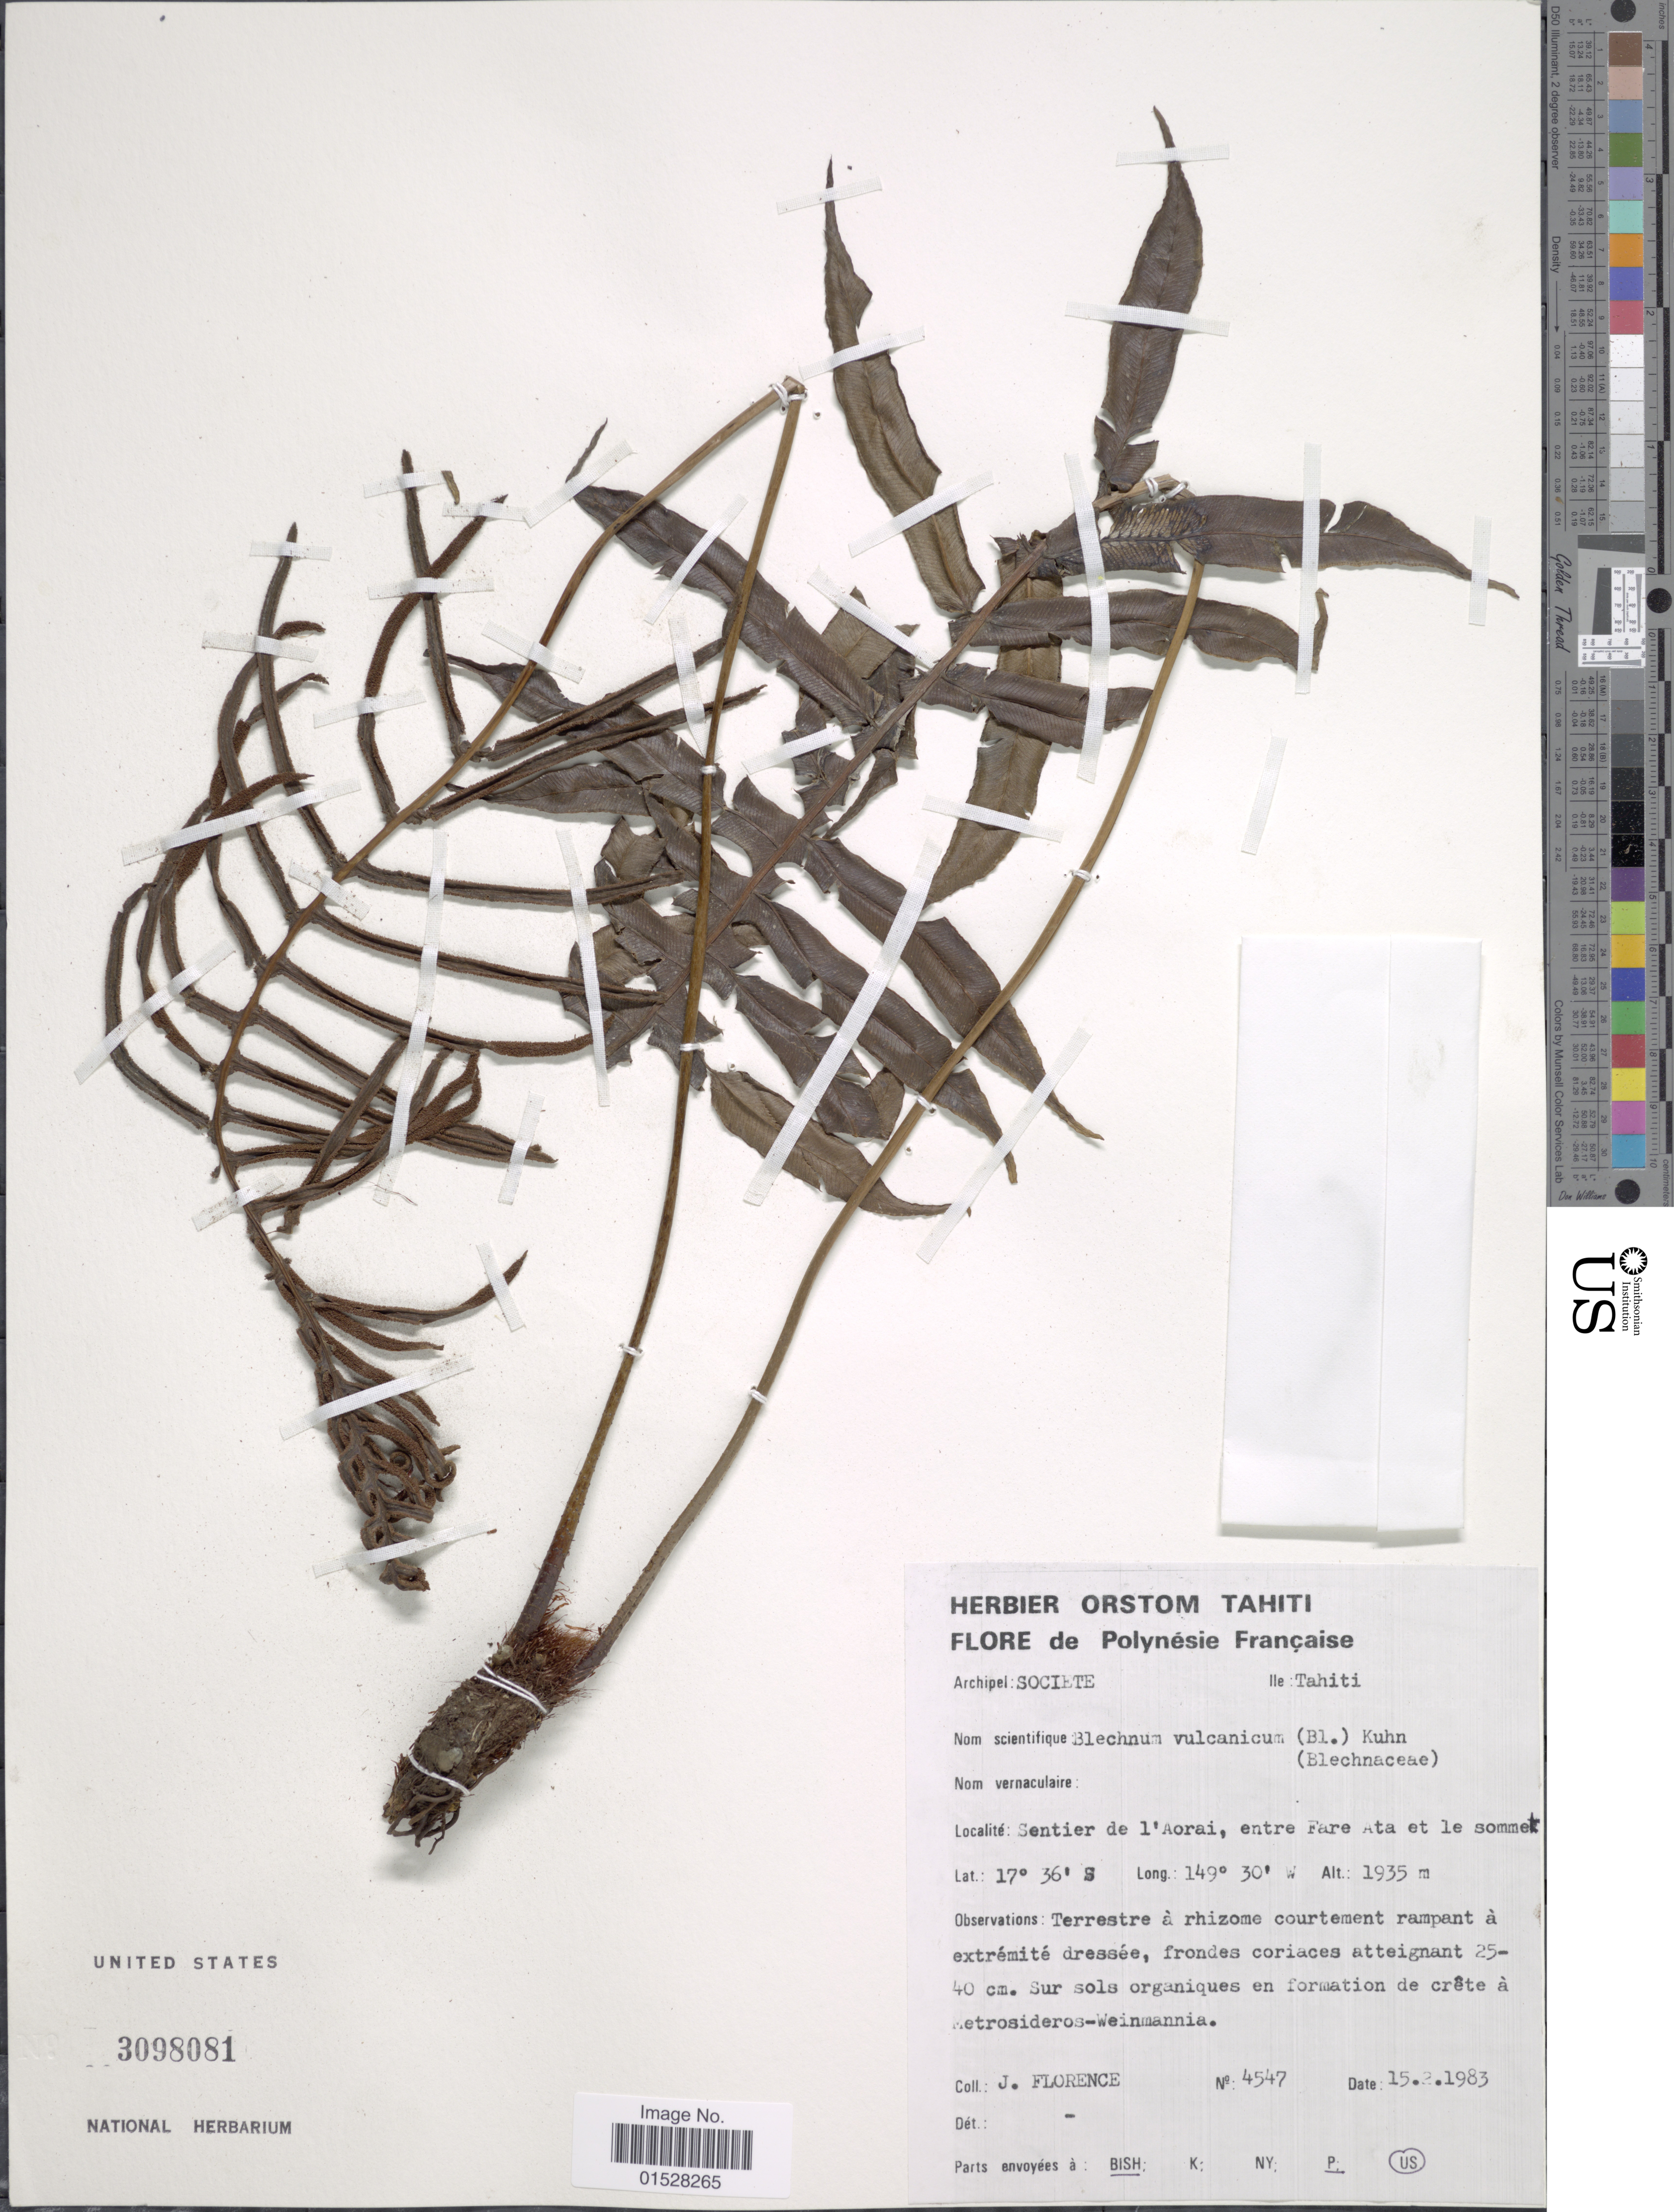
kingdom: Plantae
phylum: Tracheophyta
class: Polypodiopsida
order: Polypodiales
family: Blechnaceae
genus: Blechnum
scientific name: Blechnum vulcanicum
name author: (Blume) Kuhn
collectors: J. Florence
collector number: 4547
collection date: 1983-02-15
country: French Polynesia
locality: Archipel: Societe, Ile: Tahiti, Sentier de l 'Aorai, entre Far Ata et le sommet.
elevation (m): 1935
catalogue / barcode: US 3098081